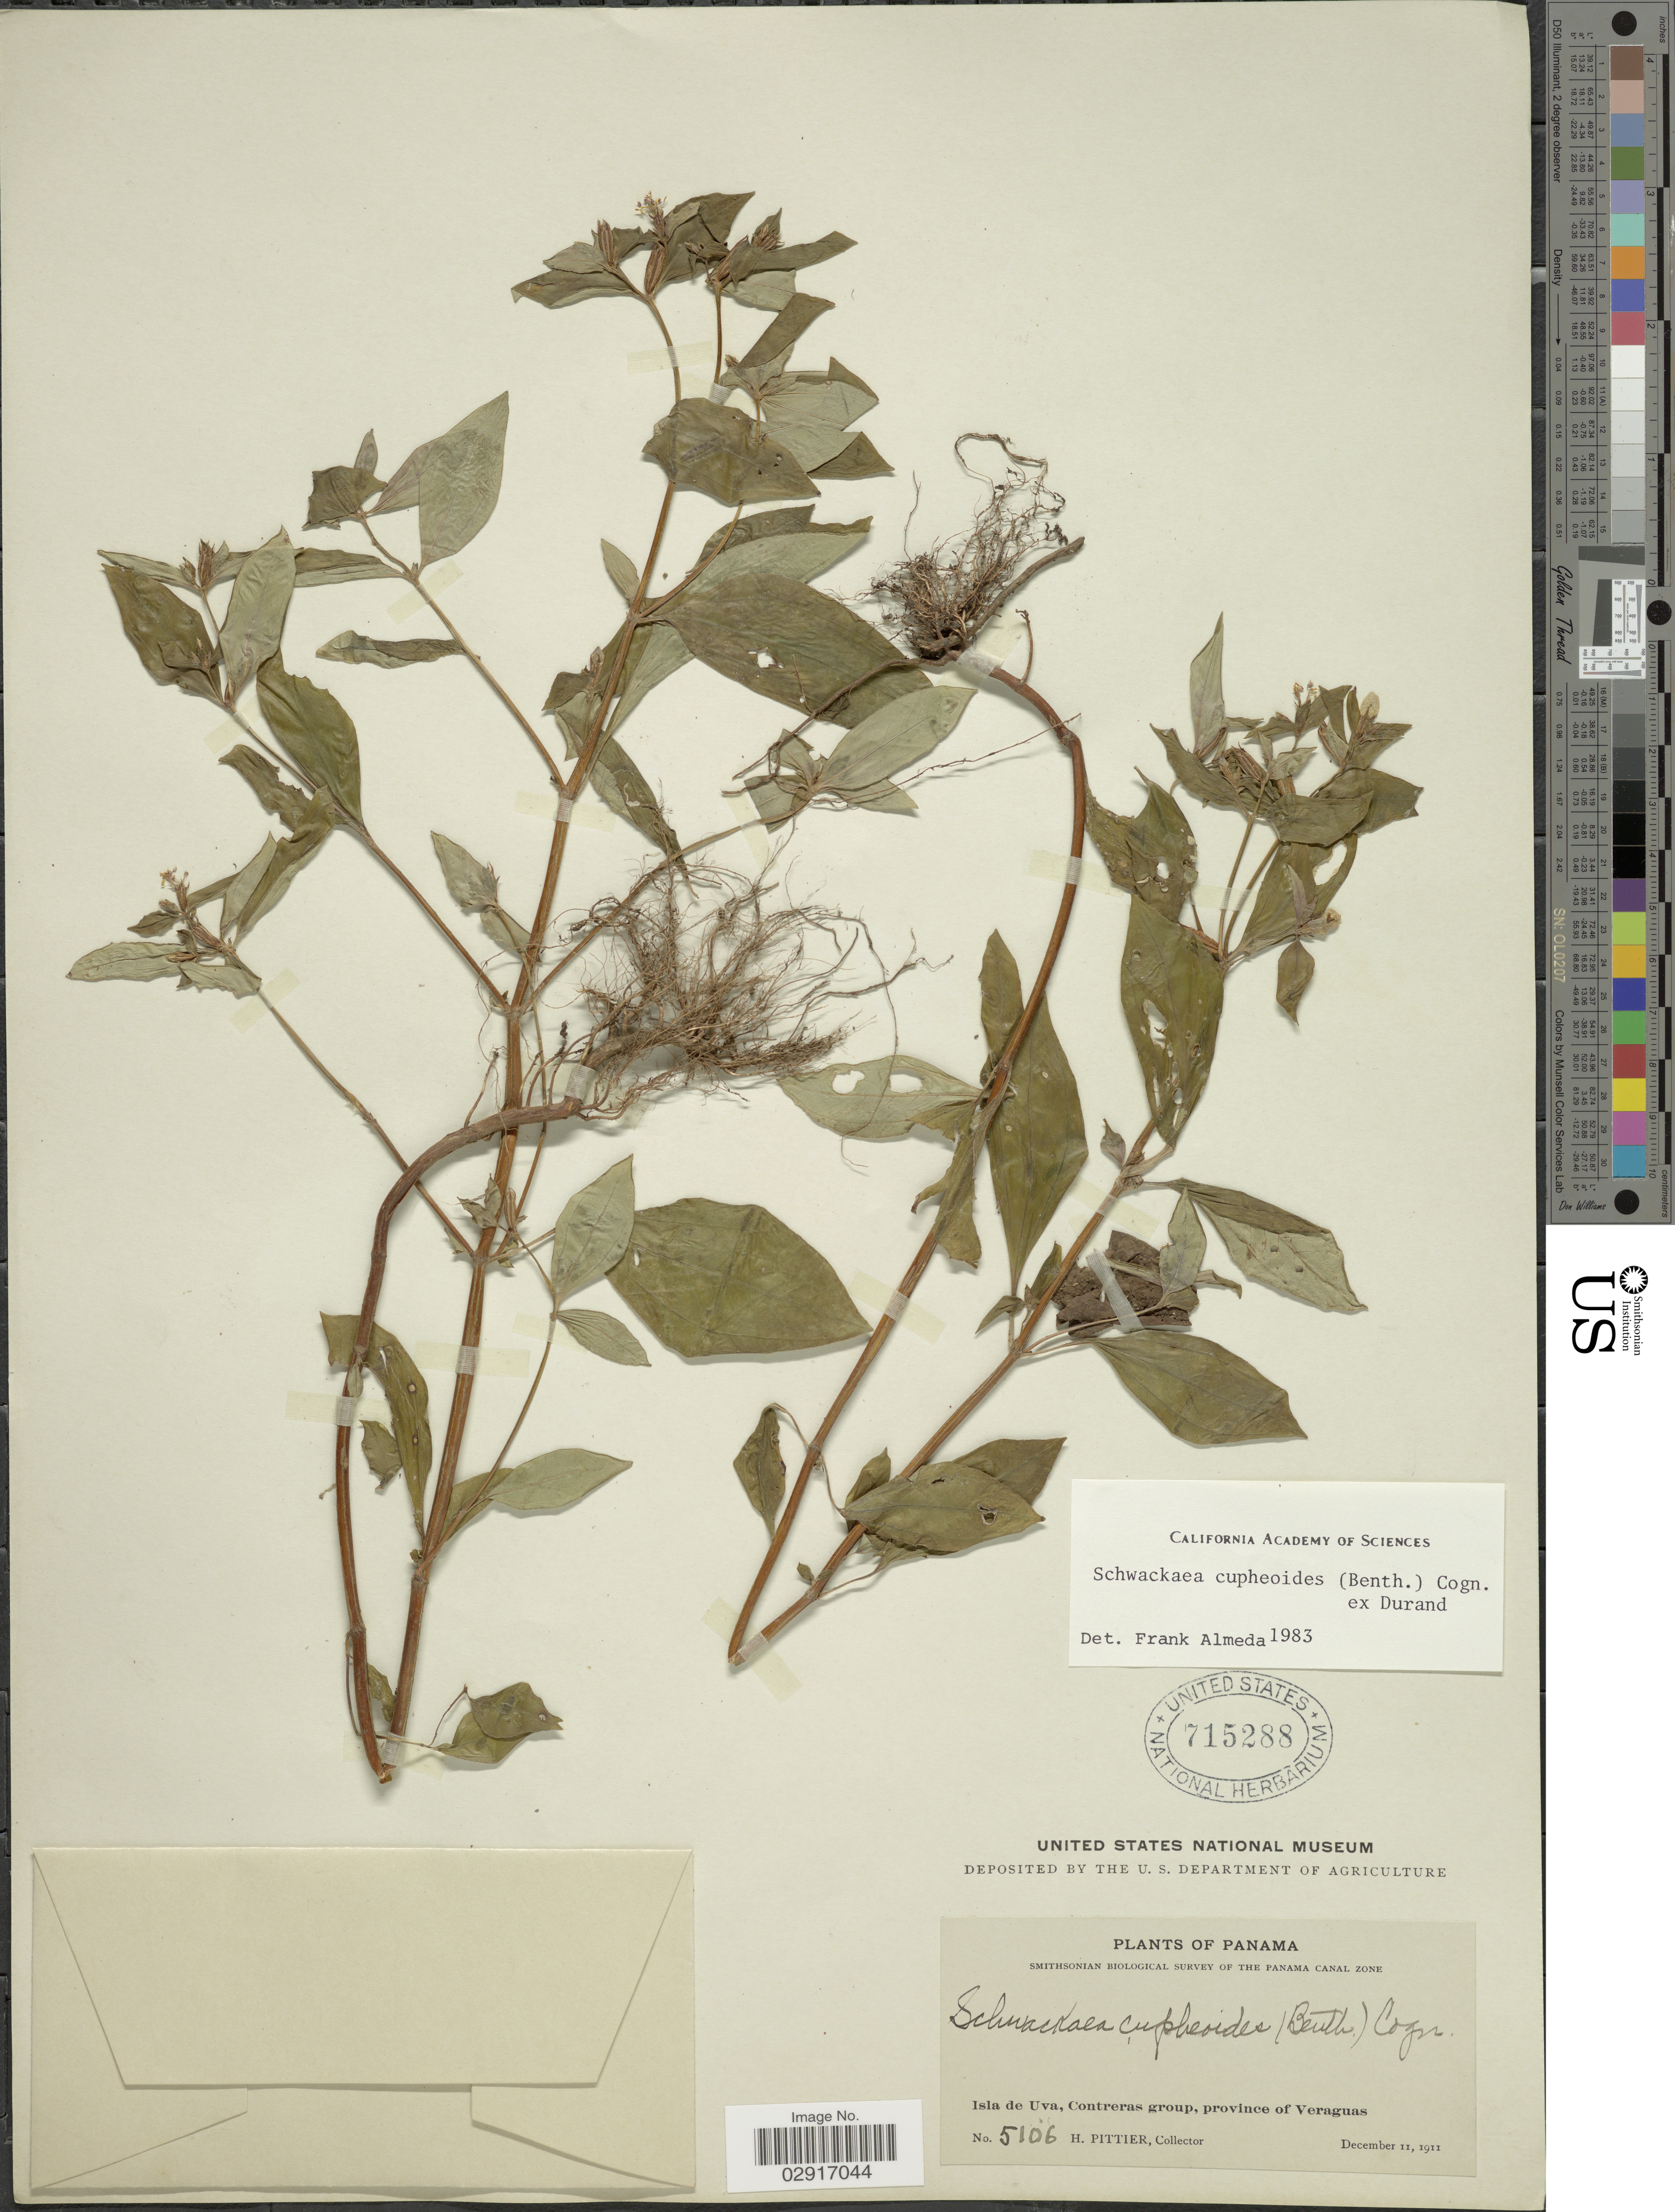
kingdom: Plantae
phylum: Tracheophyta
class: Magnoliopsida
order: Myrtales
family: Melastomataceae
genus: Schwackaea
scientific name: Schwackaea cupheoides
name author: (Benth.) Cogn.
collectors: H. F. Pittier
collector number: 5106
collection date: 1911-12-11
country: Panama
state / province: Veraguas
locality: Isla de Uva, Contreras group.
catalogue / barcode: US 715288